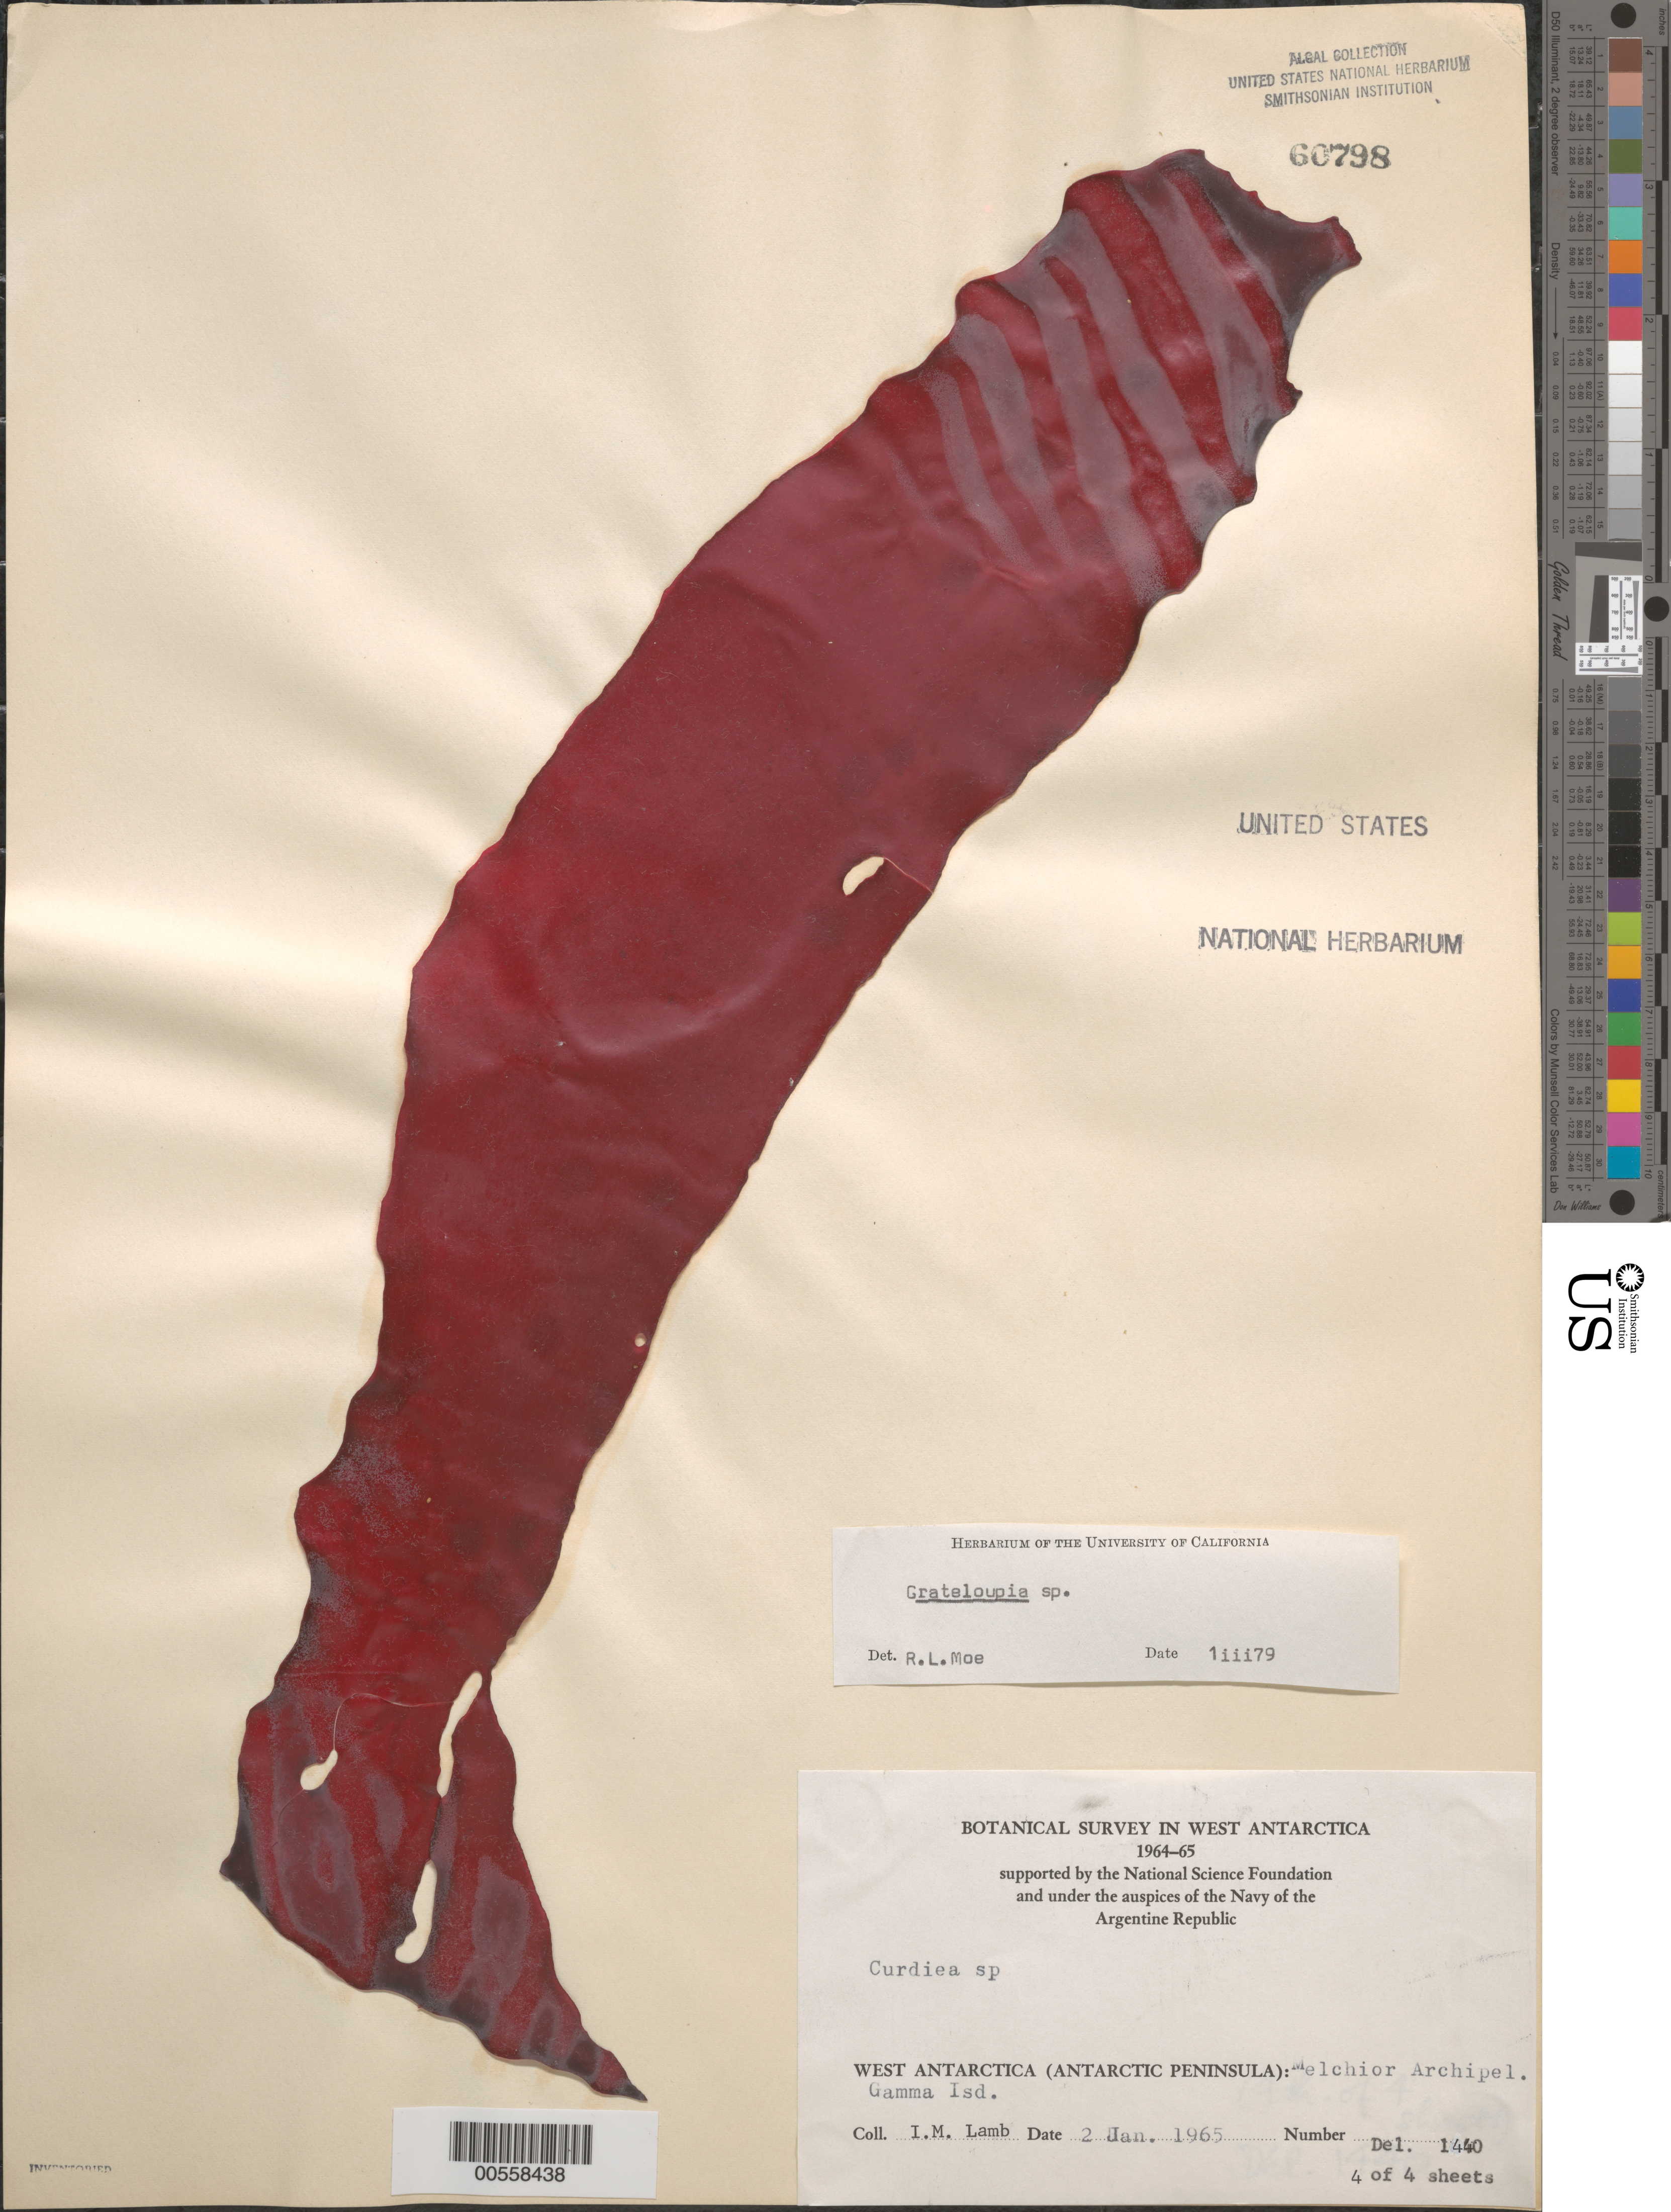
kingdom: Plantae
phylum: Rhodophyta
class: Florideophyceae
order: Halymeniales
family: Halymeniaceae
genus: Grateloupia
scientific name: Grateloupia sp.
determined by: Moe, R. L.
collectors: I. M. Lamb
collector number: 1440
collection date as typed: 02 Jan 1965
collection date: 1965-01-02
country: Antarctica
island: Gamma Island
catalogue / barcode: US 60798